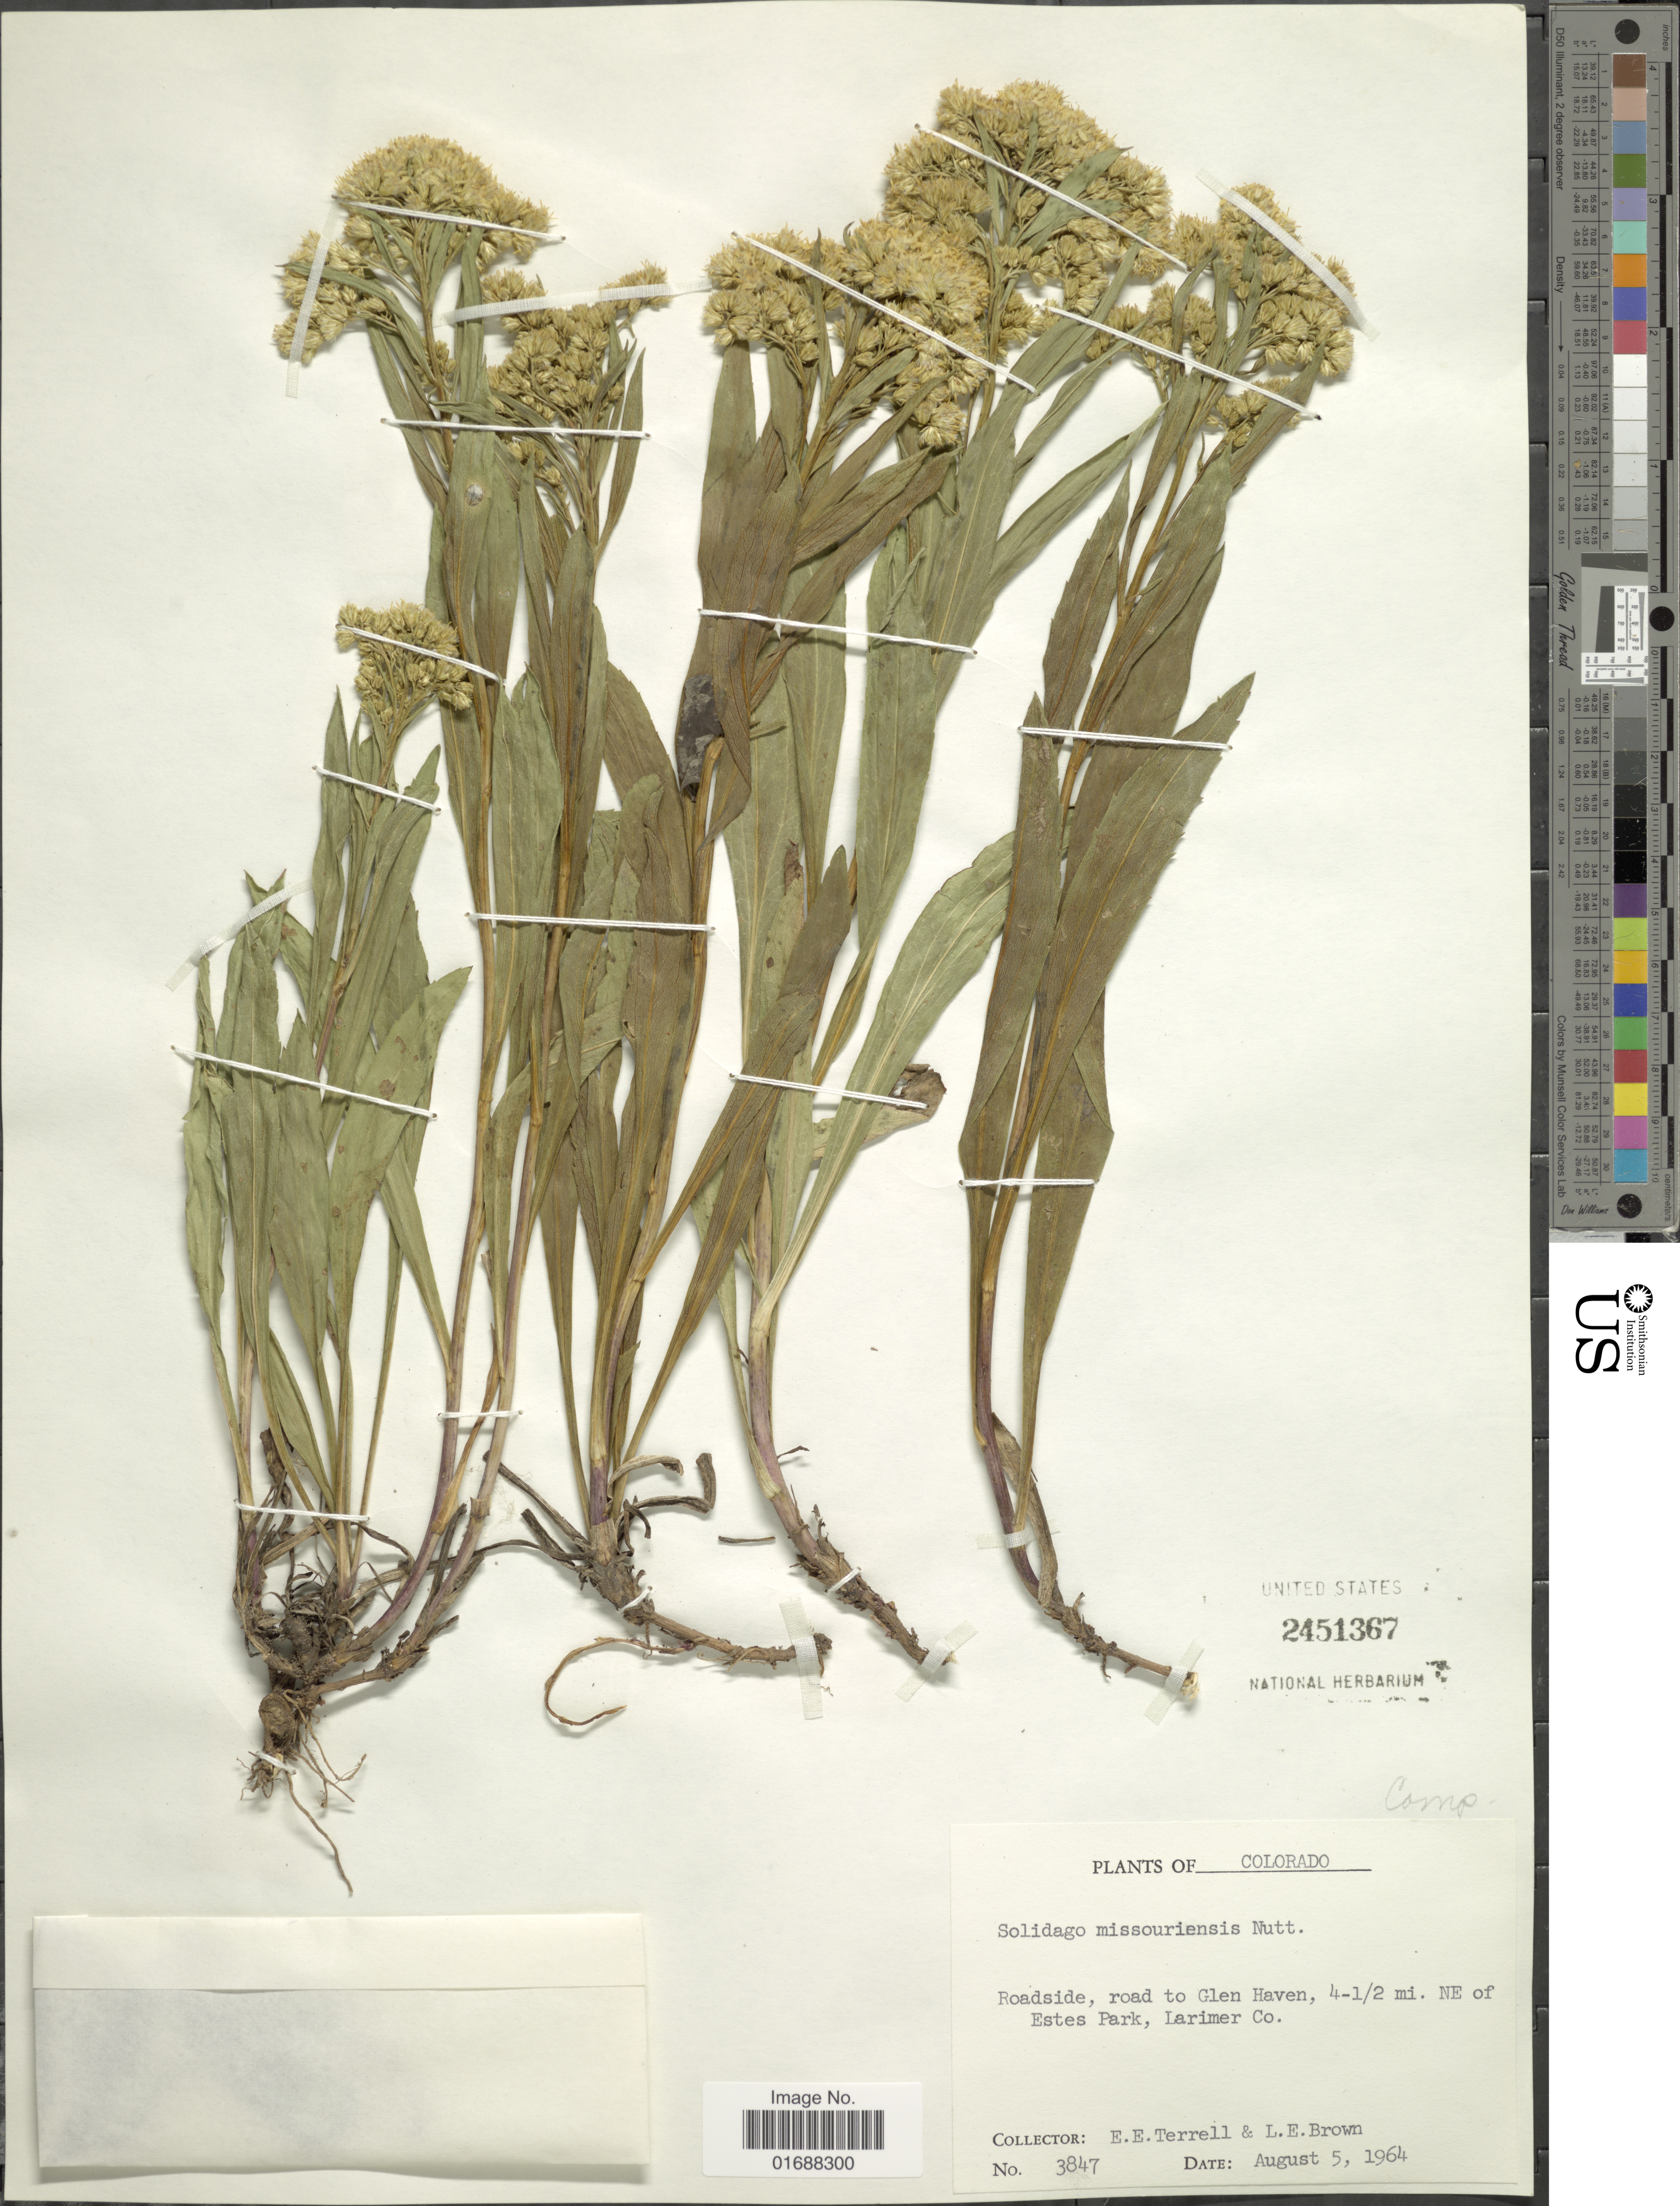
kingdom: Plantae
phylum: Tracheophyta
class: Magnoliopsida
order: Asterales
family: Asteraceae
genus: Solidago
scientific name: Solidago missouriensis var. missouriensis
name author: Nutt.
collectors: E. E. Terrell & N. E. Brown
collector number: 3847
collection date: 1964-08-05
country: United States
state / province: Colorado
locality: Colorado, Roadside, road to Glen Haven, 4-½ mi. NE of Estes Park, Larimer Co.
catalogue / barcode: US 2451367